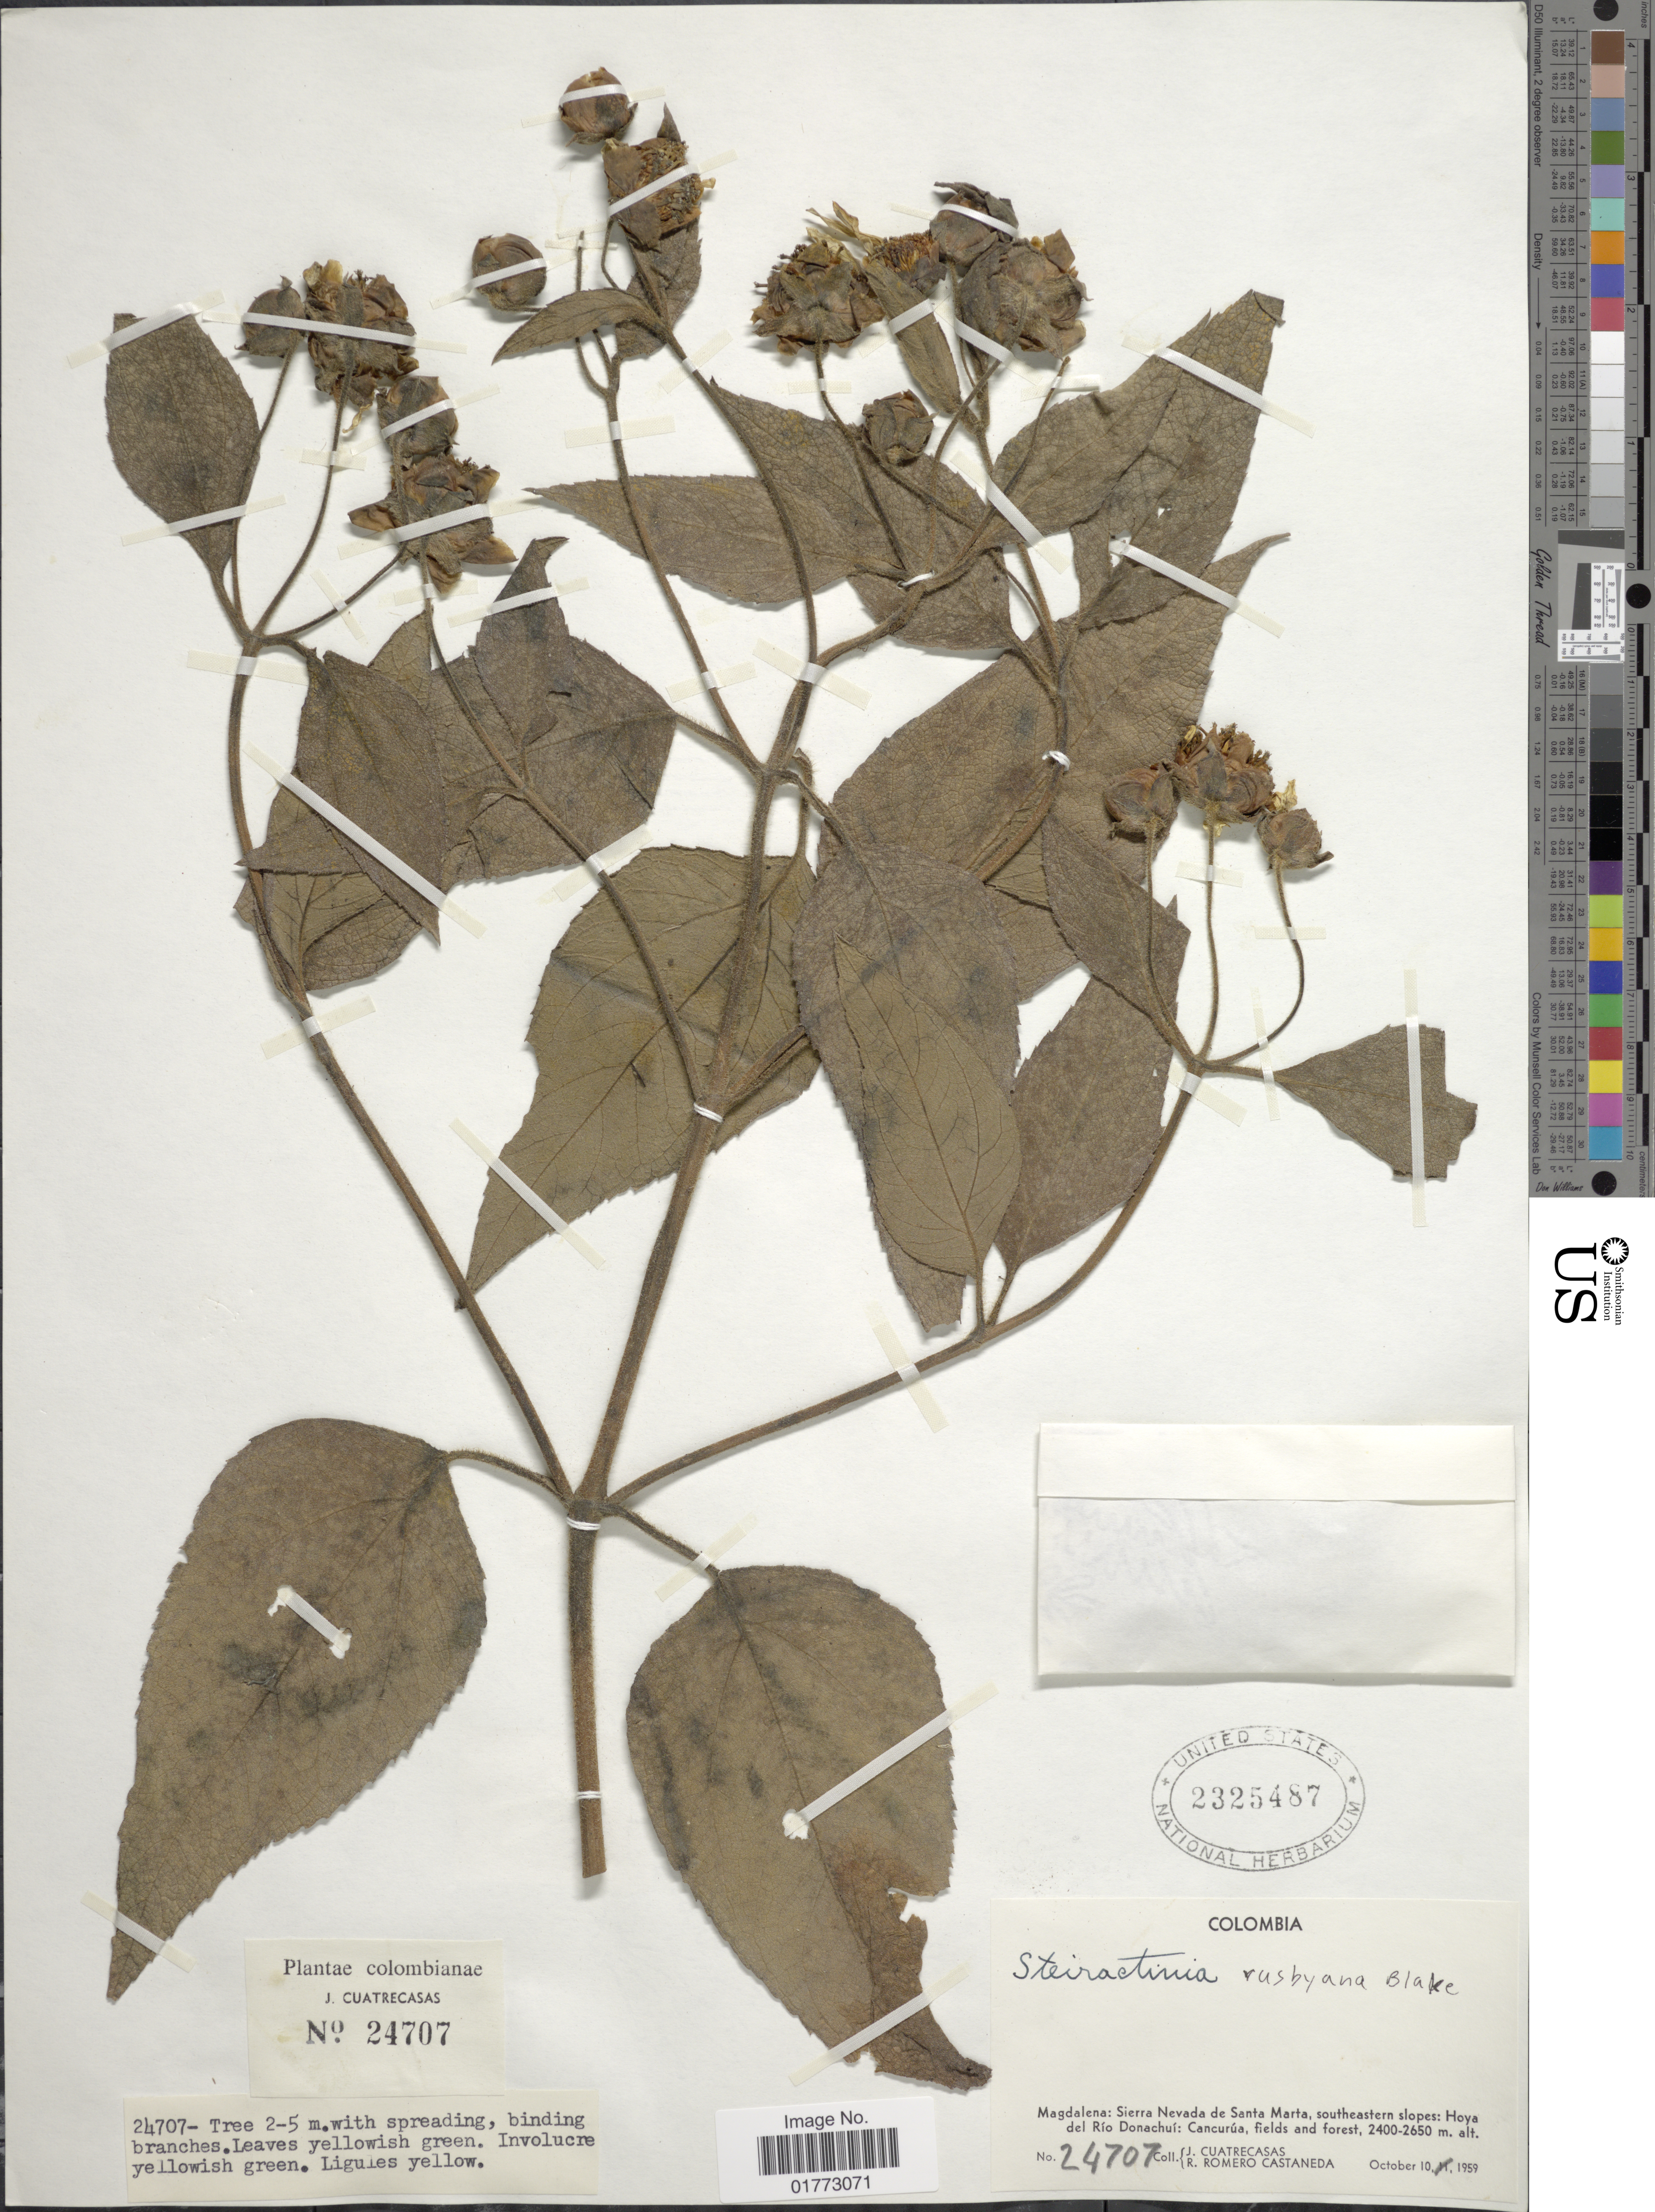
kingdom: Plantae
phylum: Tracheophyta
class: Magnoliopsida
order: Asterales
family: Asteraceae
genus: Steiractinia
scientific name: Steiractinia rusbyana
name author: S.F. Blake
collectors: J. Cuatrecasas & R. Romero Castañeda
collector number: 24707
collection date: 1959-10-10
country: Colombia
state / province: Magdalena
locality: Sierra Nevada de Santa Marta, southeastern slopes: Hoya del Rio Donachui: Cancurua, fields and forest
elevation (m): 2400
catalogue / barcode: US 2325487